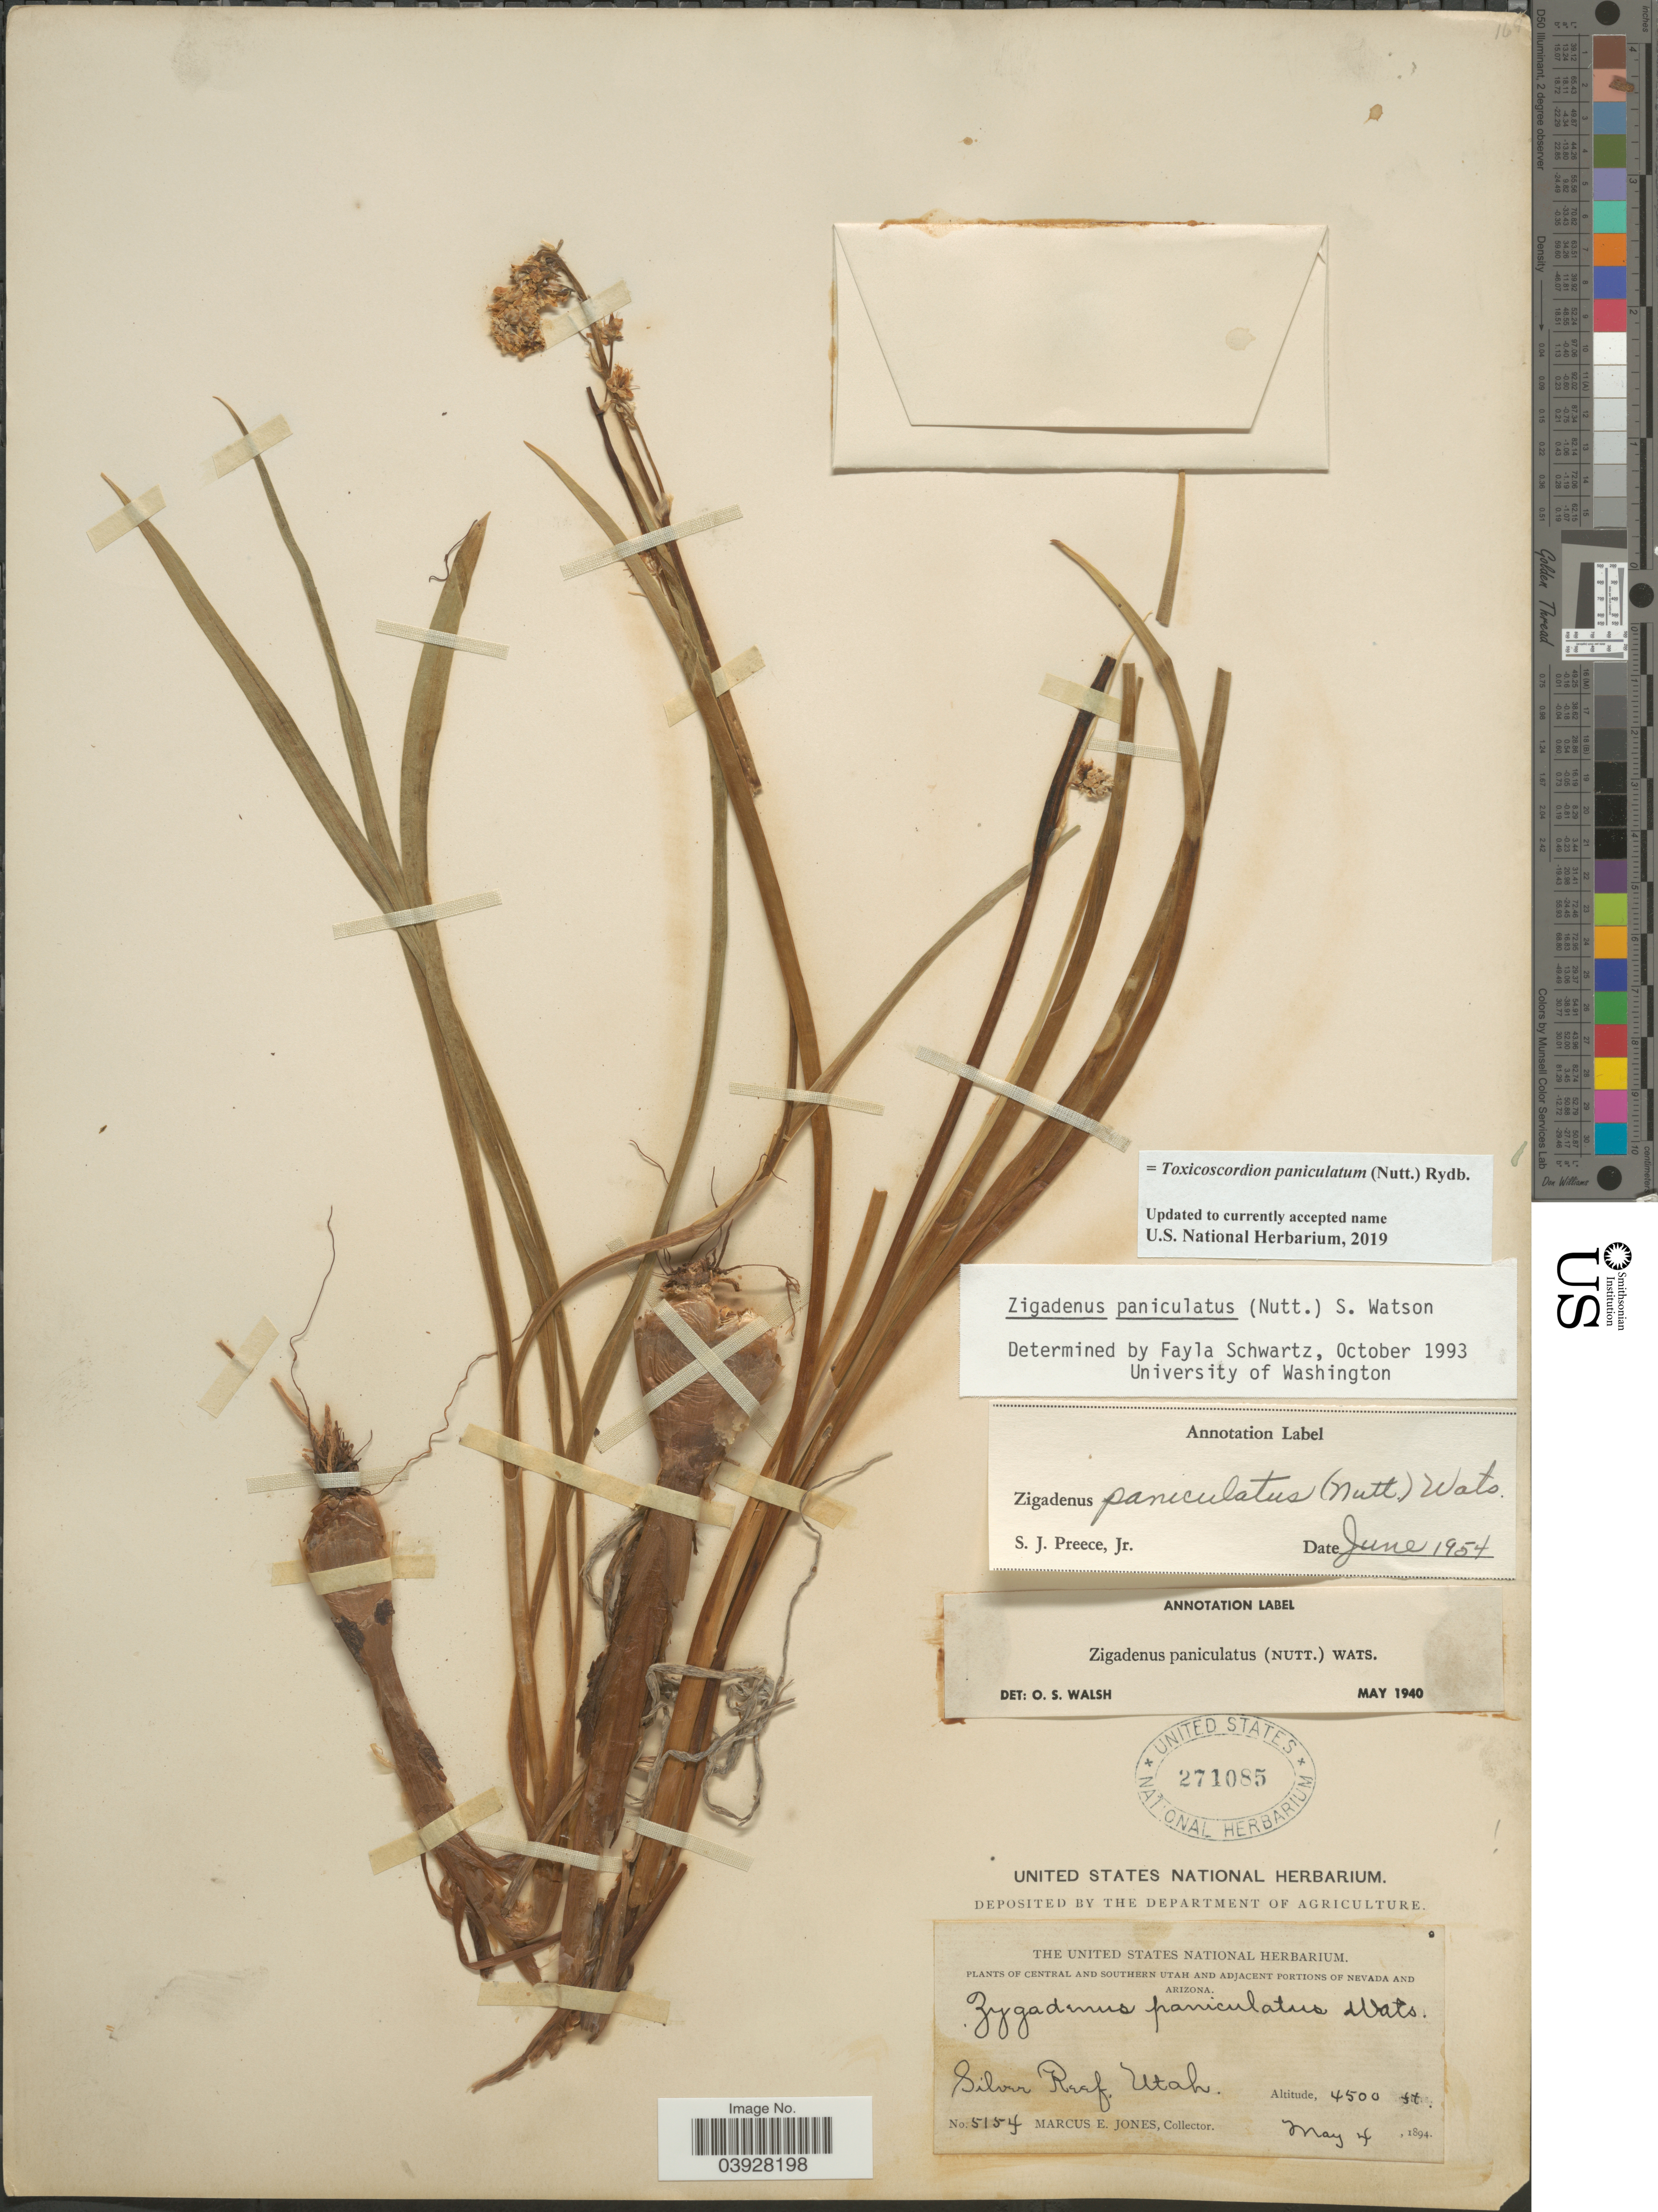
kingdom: Plantae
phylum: Tracheophyta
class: Liliopsida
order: Liliales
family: Melanthiaceae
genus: Toxicoscordion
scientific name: Toxicoscordion paniculatum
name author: (Nutt.) Rydb.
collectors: M. E. Jones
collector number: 5154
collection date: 1894-05-04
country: United States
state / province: Utah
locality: Central and Southern Utah. Silver Reef.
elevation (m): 1372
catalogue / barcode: US 271085